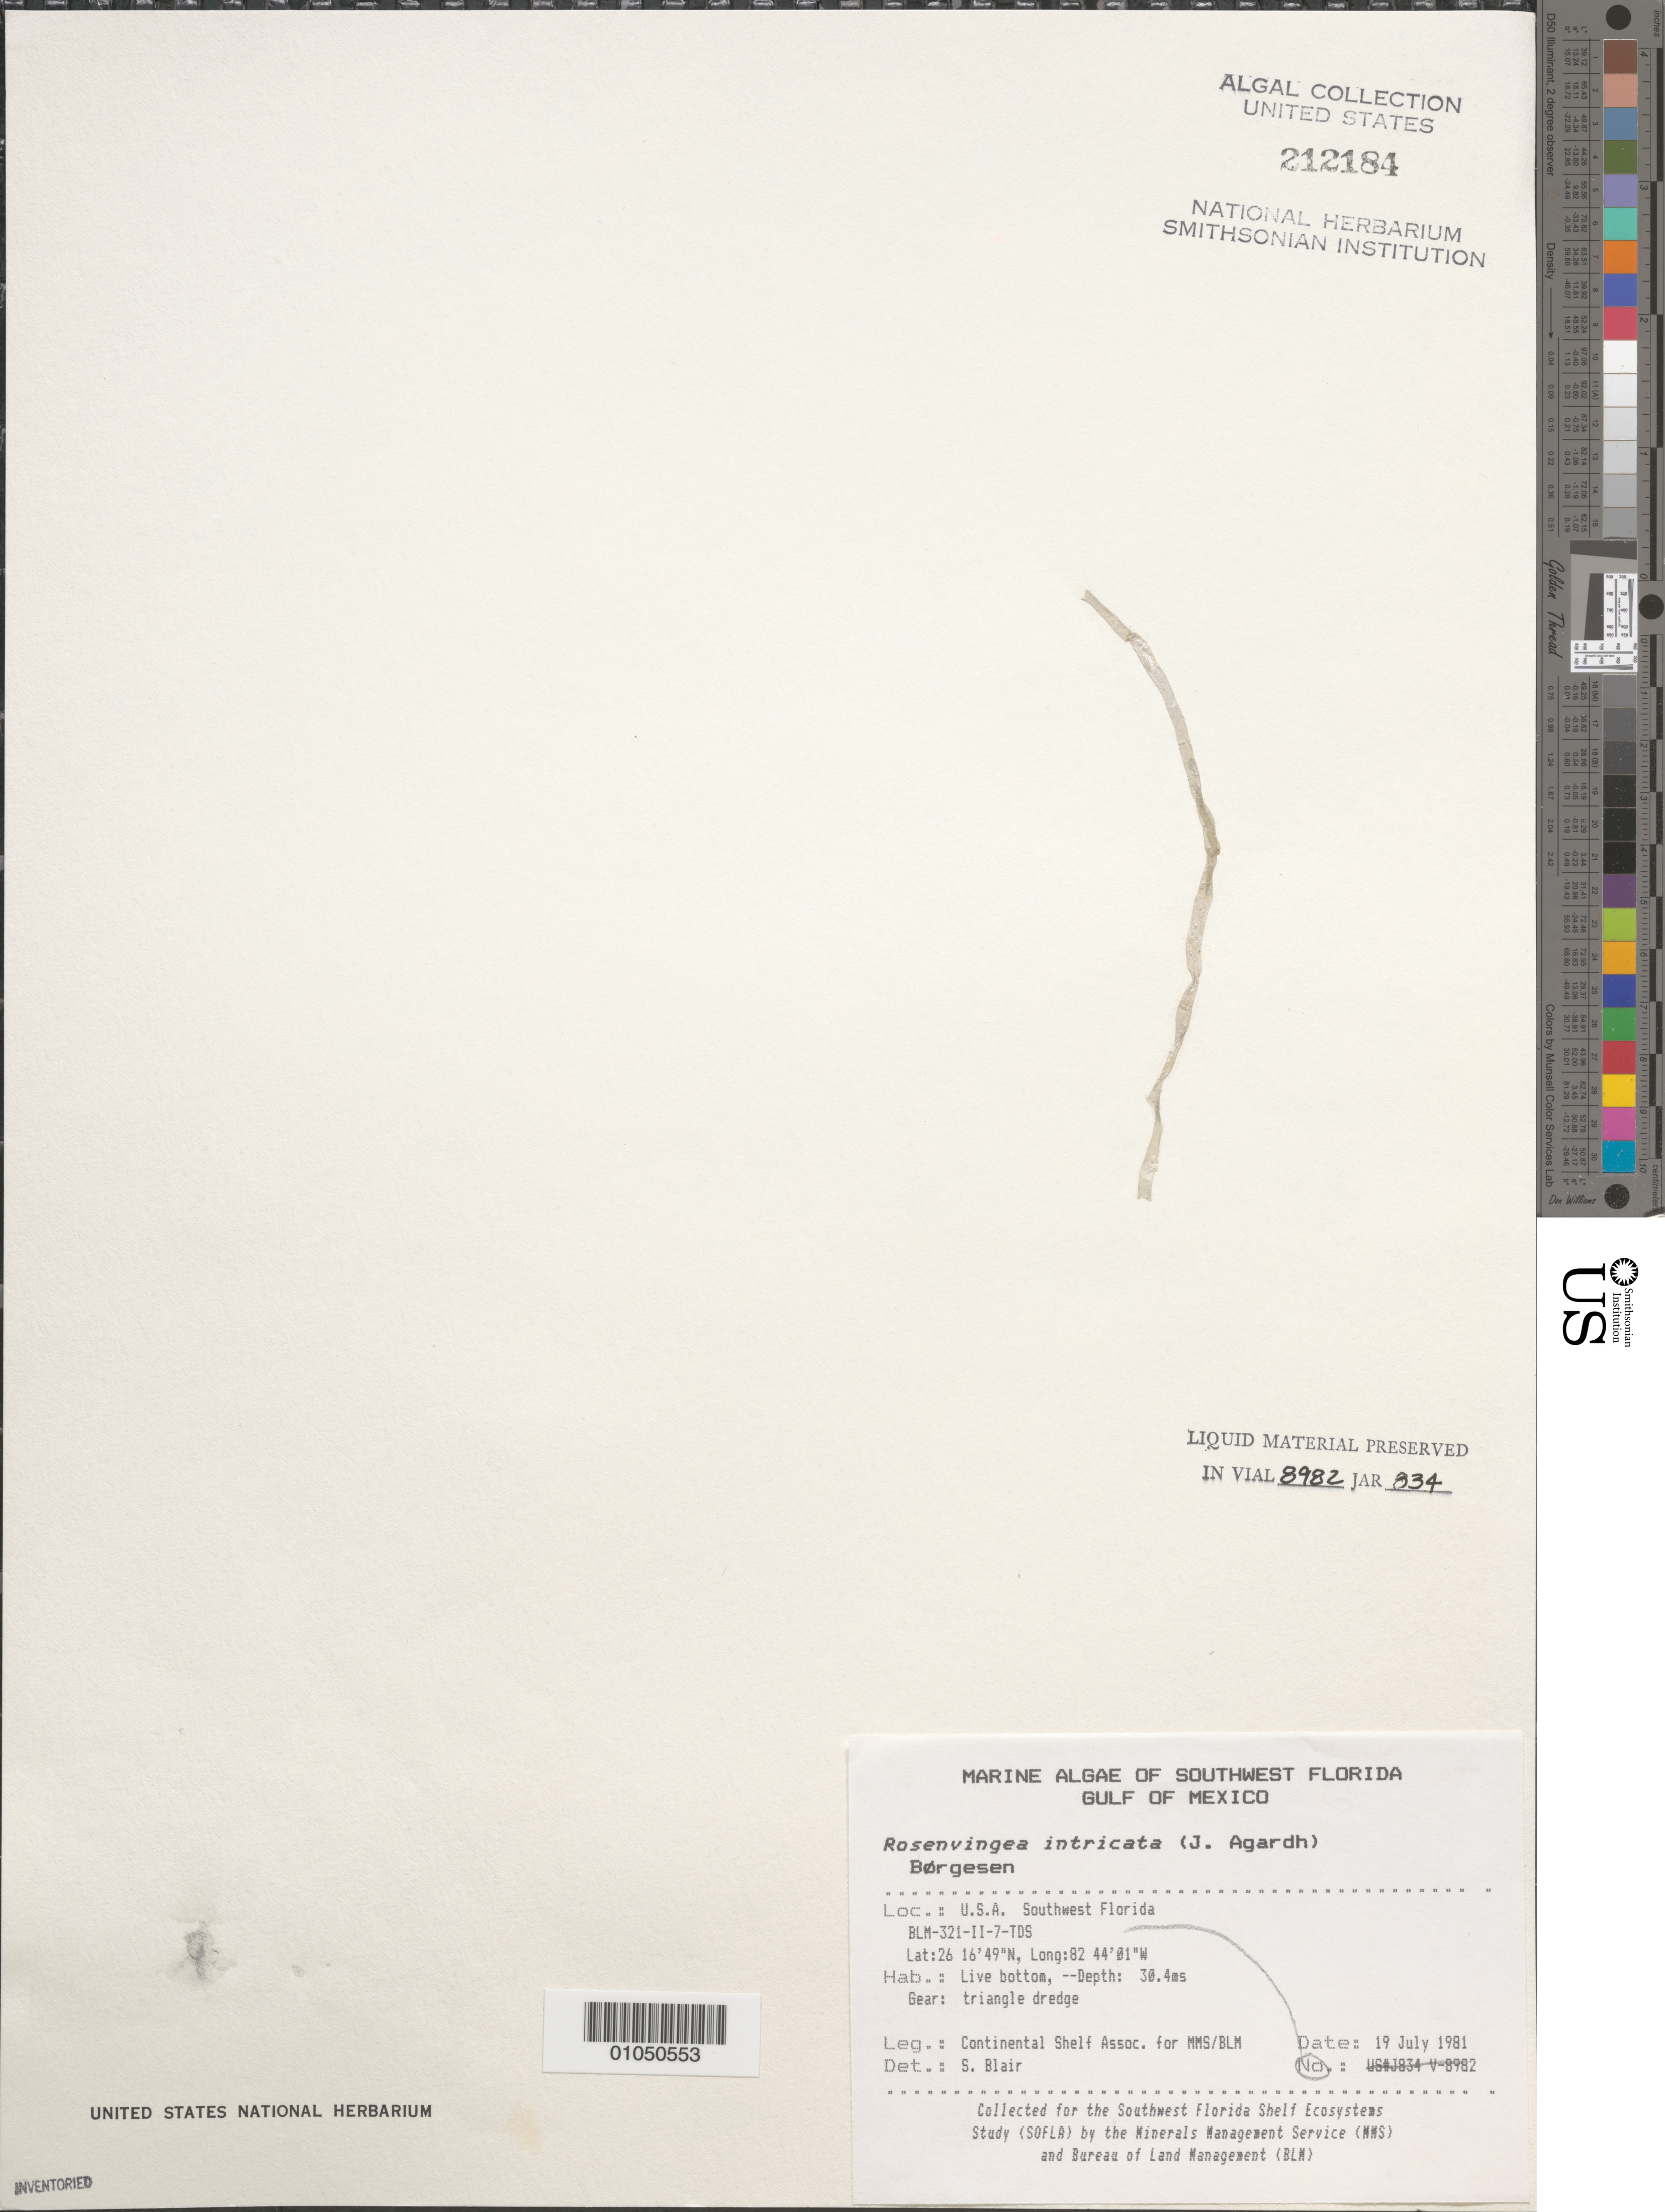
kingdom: Chromista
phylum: Ochrophyta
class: Phaeophyceae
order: Scytosiphonales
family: Scytosiphonaceae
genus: Rosenvingea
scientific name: Rosenvingea endiviifolia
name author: (Martius) M.J. Wynne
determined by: Algae name updating Project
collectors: Continental Shelf Associates for the MMS/BLM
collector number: BLM-321-II-7-TDS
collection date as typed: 19 Jul 1981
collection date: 1981-07-19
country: United States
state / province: Florida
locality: Gulf of Mexico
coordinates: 26 16'49"N, 82 44'01"W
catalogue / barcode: US 212184